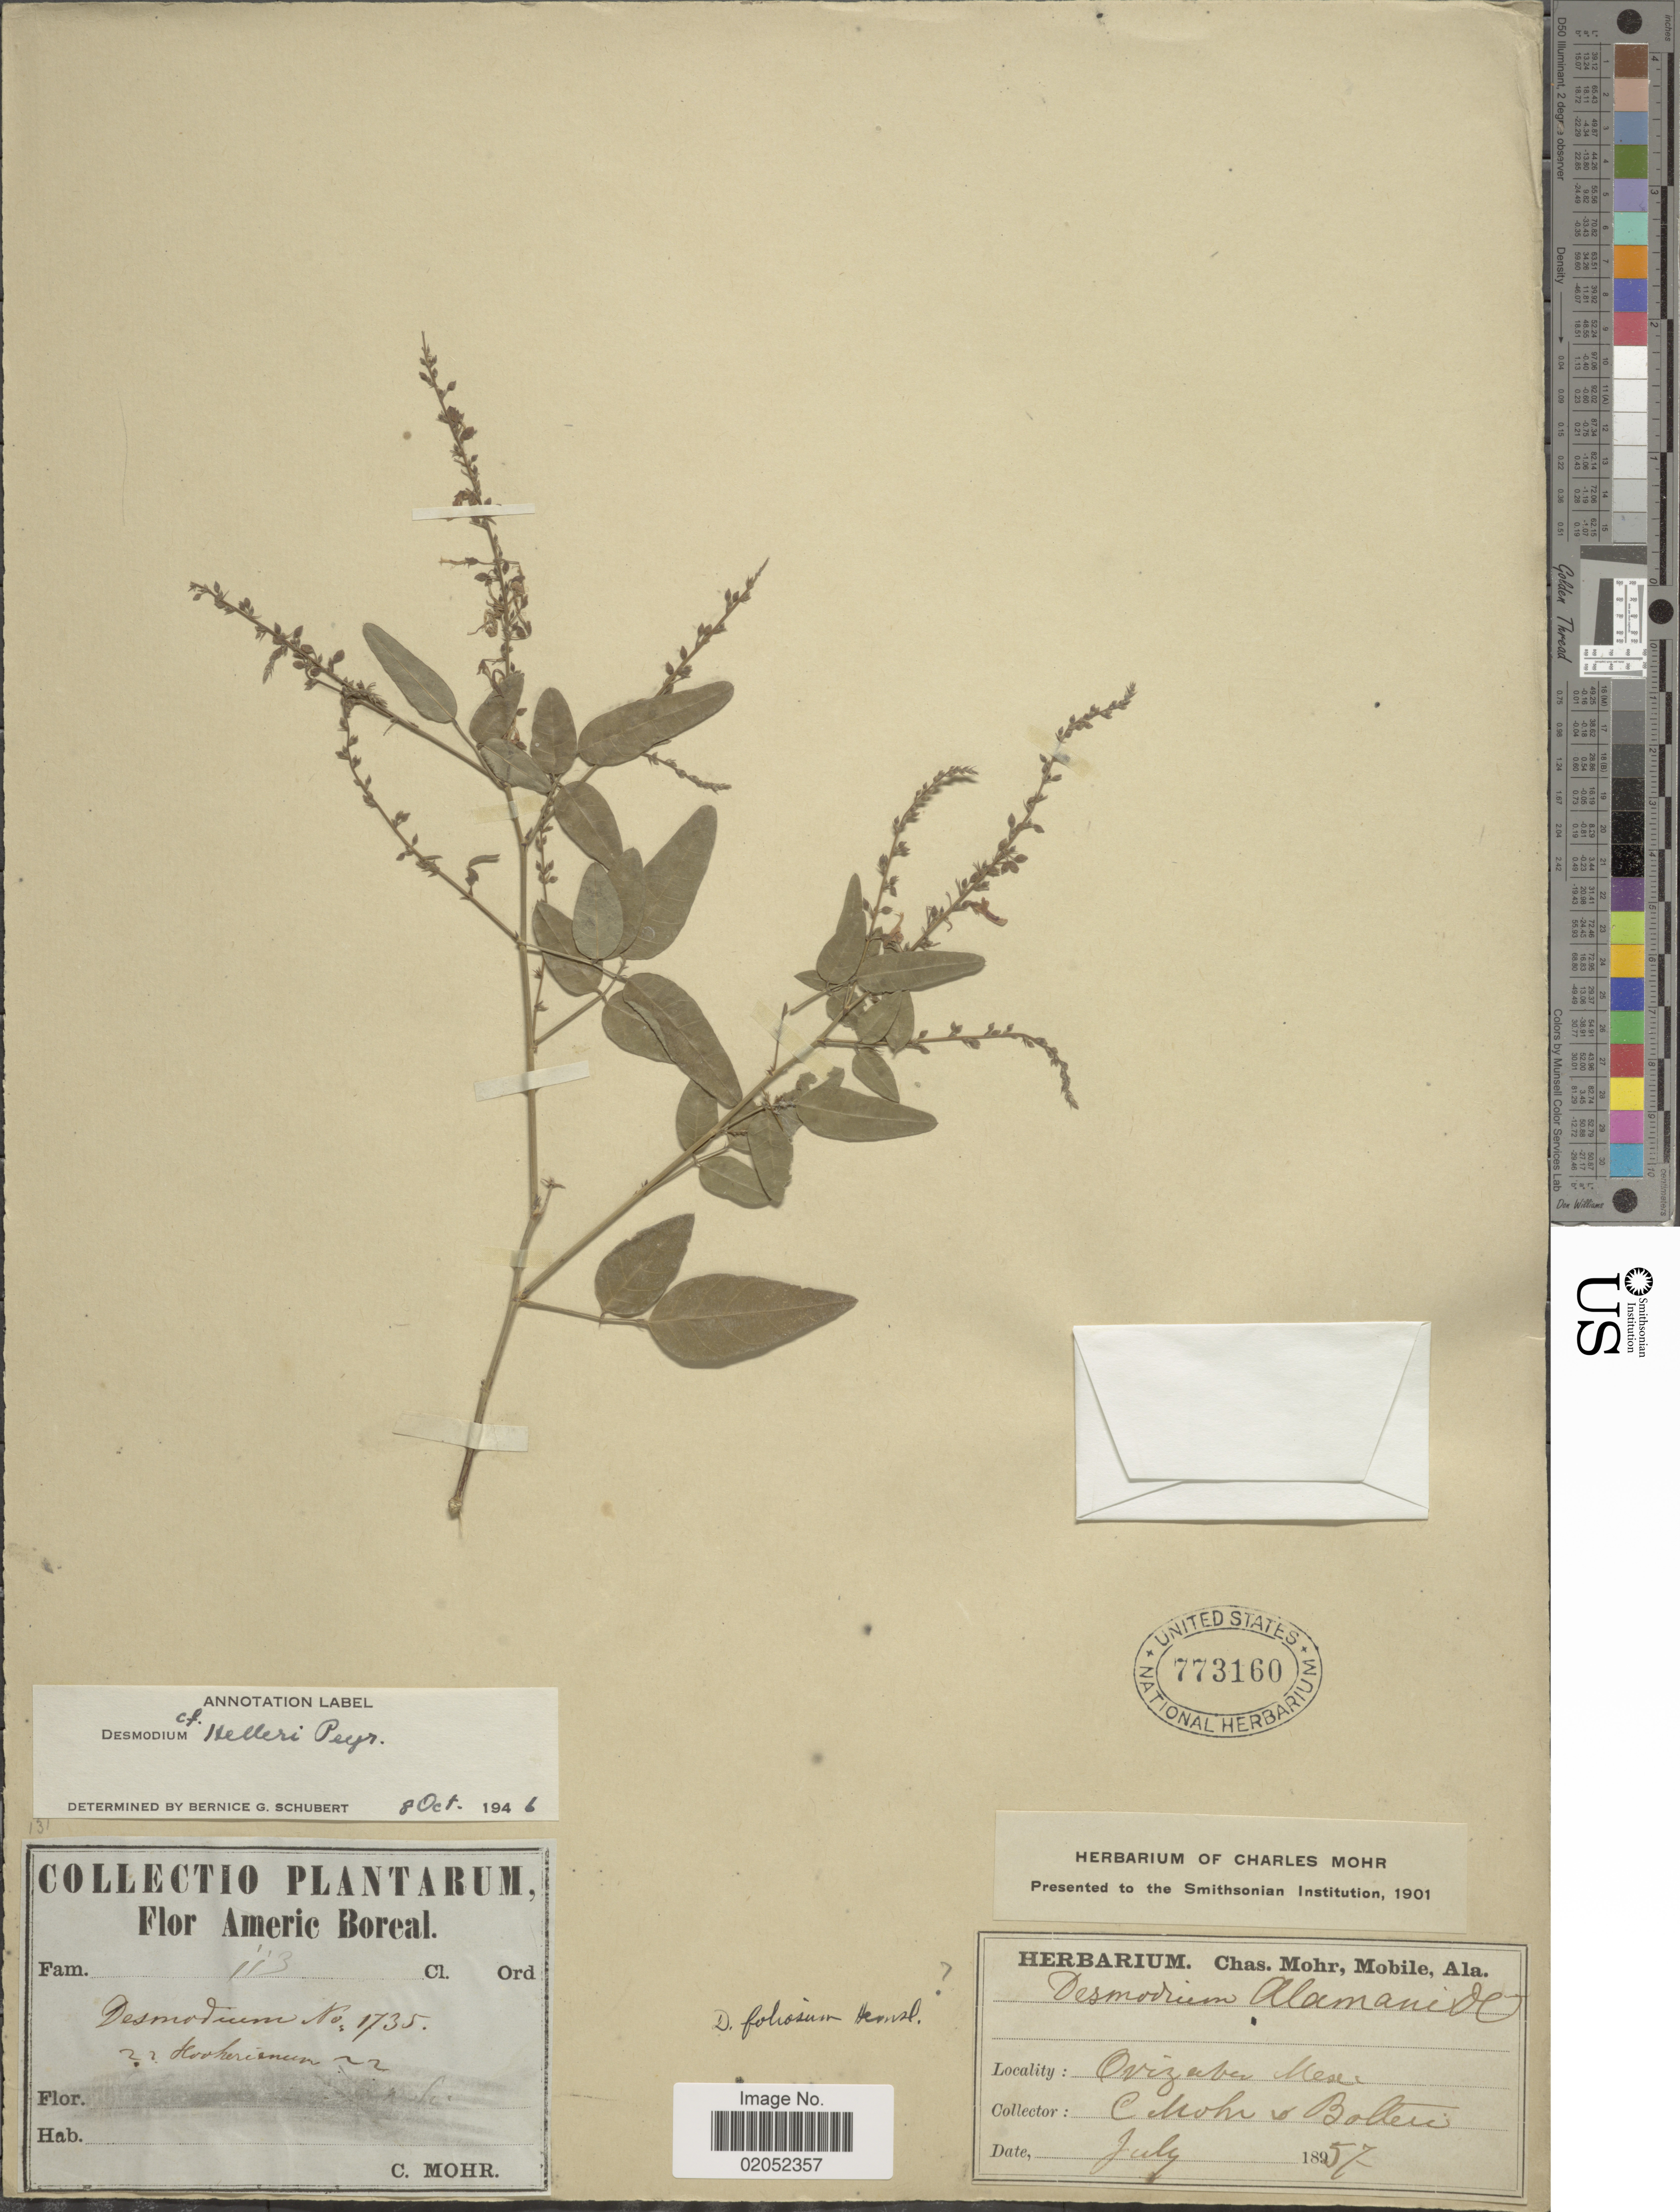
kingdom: Plantae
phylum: Tracheophyta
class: Magnoliopsida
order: Fabales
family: Fabaceae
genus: Desmodium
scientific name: Desmodium helleri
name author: Peyr.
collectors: C. T. Mohr & -. Bolten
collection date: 1857-07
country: Mexico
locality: Orizaba, Mexi.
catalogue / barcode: US 773160